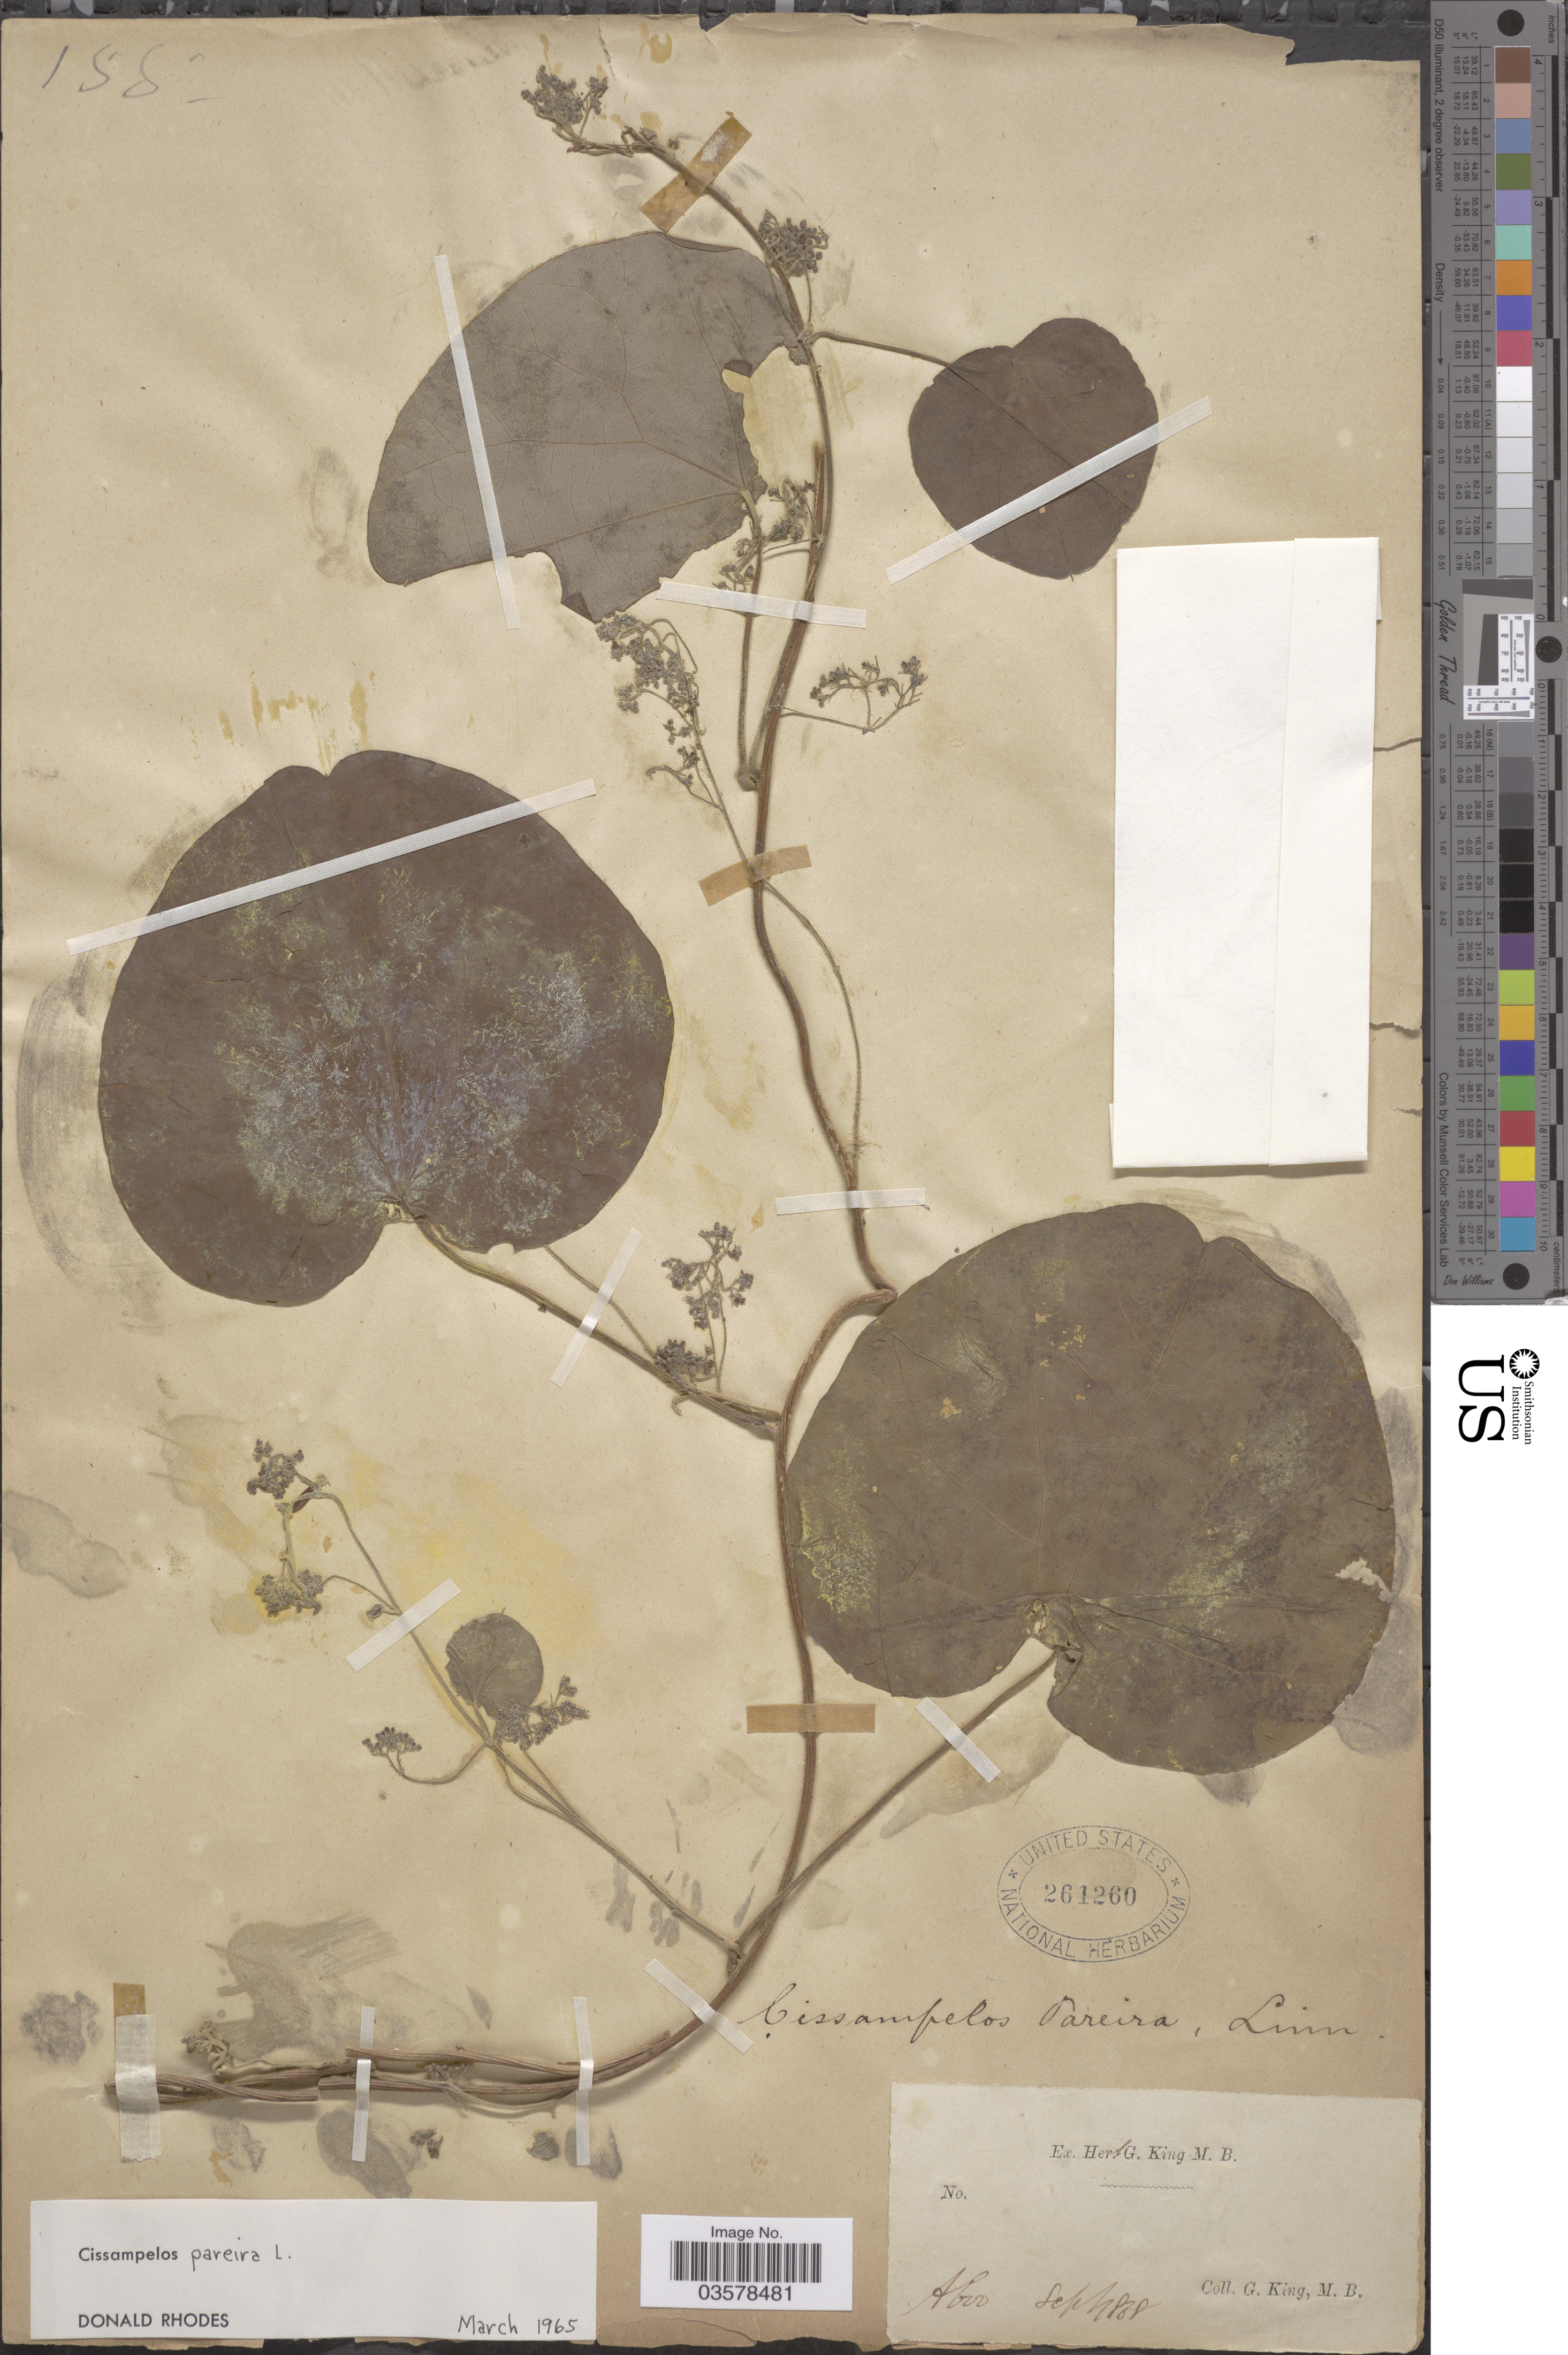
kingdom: Plantae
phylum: Tracheophyta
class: Magnoliopsida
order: Ranunculales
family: Menispermaceae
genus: Cissampelos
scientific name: Cissampelos pareira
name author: L.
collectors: G. King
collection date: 1868-09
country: India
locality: Aboo.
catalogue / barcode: US 261260